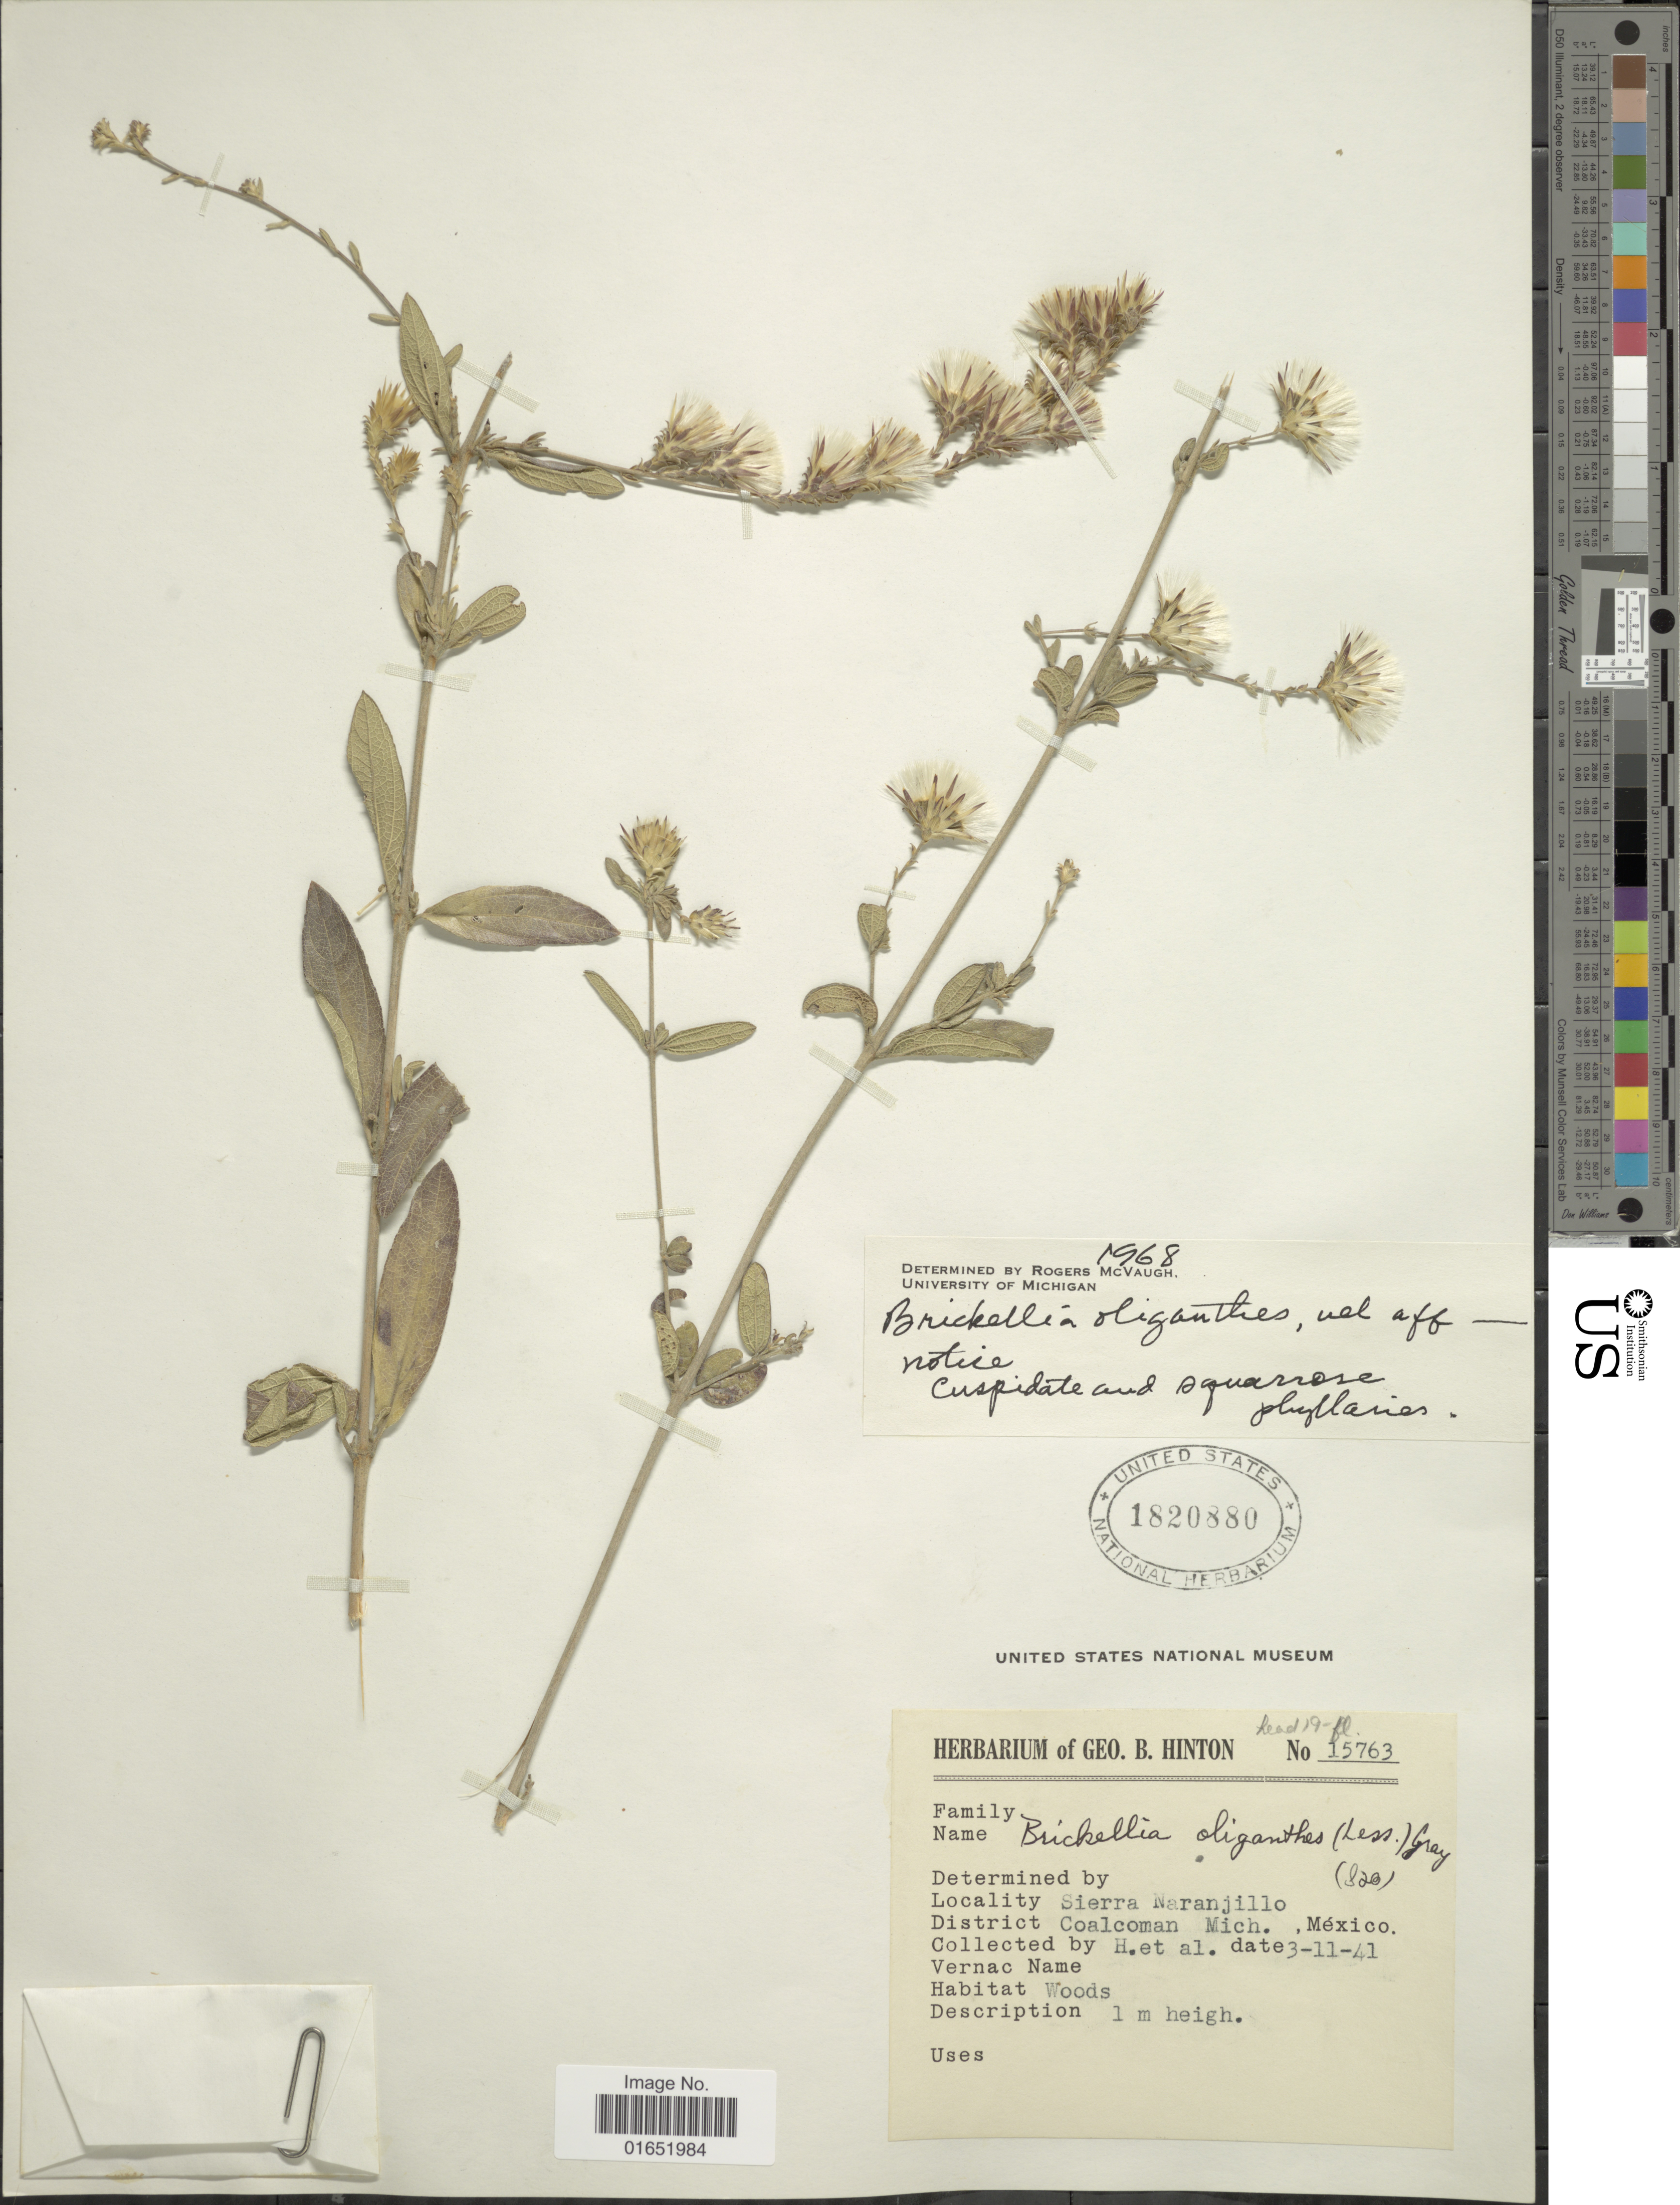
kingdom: Plantae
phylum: Tracheophyta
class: Magnoliopsida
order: Asterales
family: Asteraceae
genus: Brickellia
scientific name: Brickellia oliganthes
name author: (Less.) A. Gray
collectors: G. B. Hinton & et al.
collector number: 15763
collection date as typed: Transcribed d/m/y: 3/11/41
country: Mexico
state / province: Michoacán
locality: Sierra Naranjillo, District Coalcoman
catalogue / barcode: US 1820880